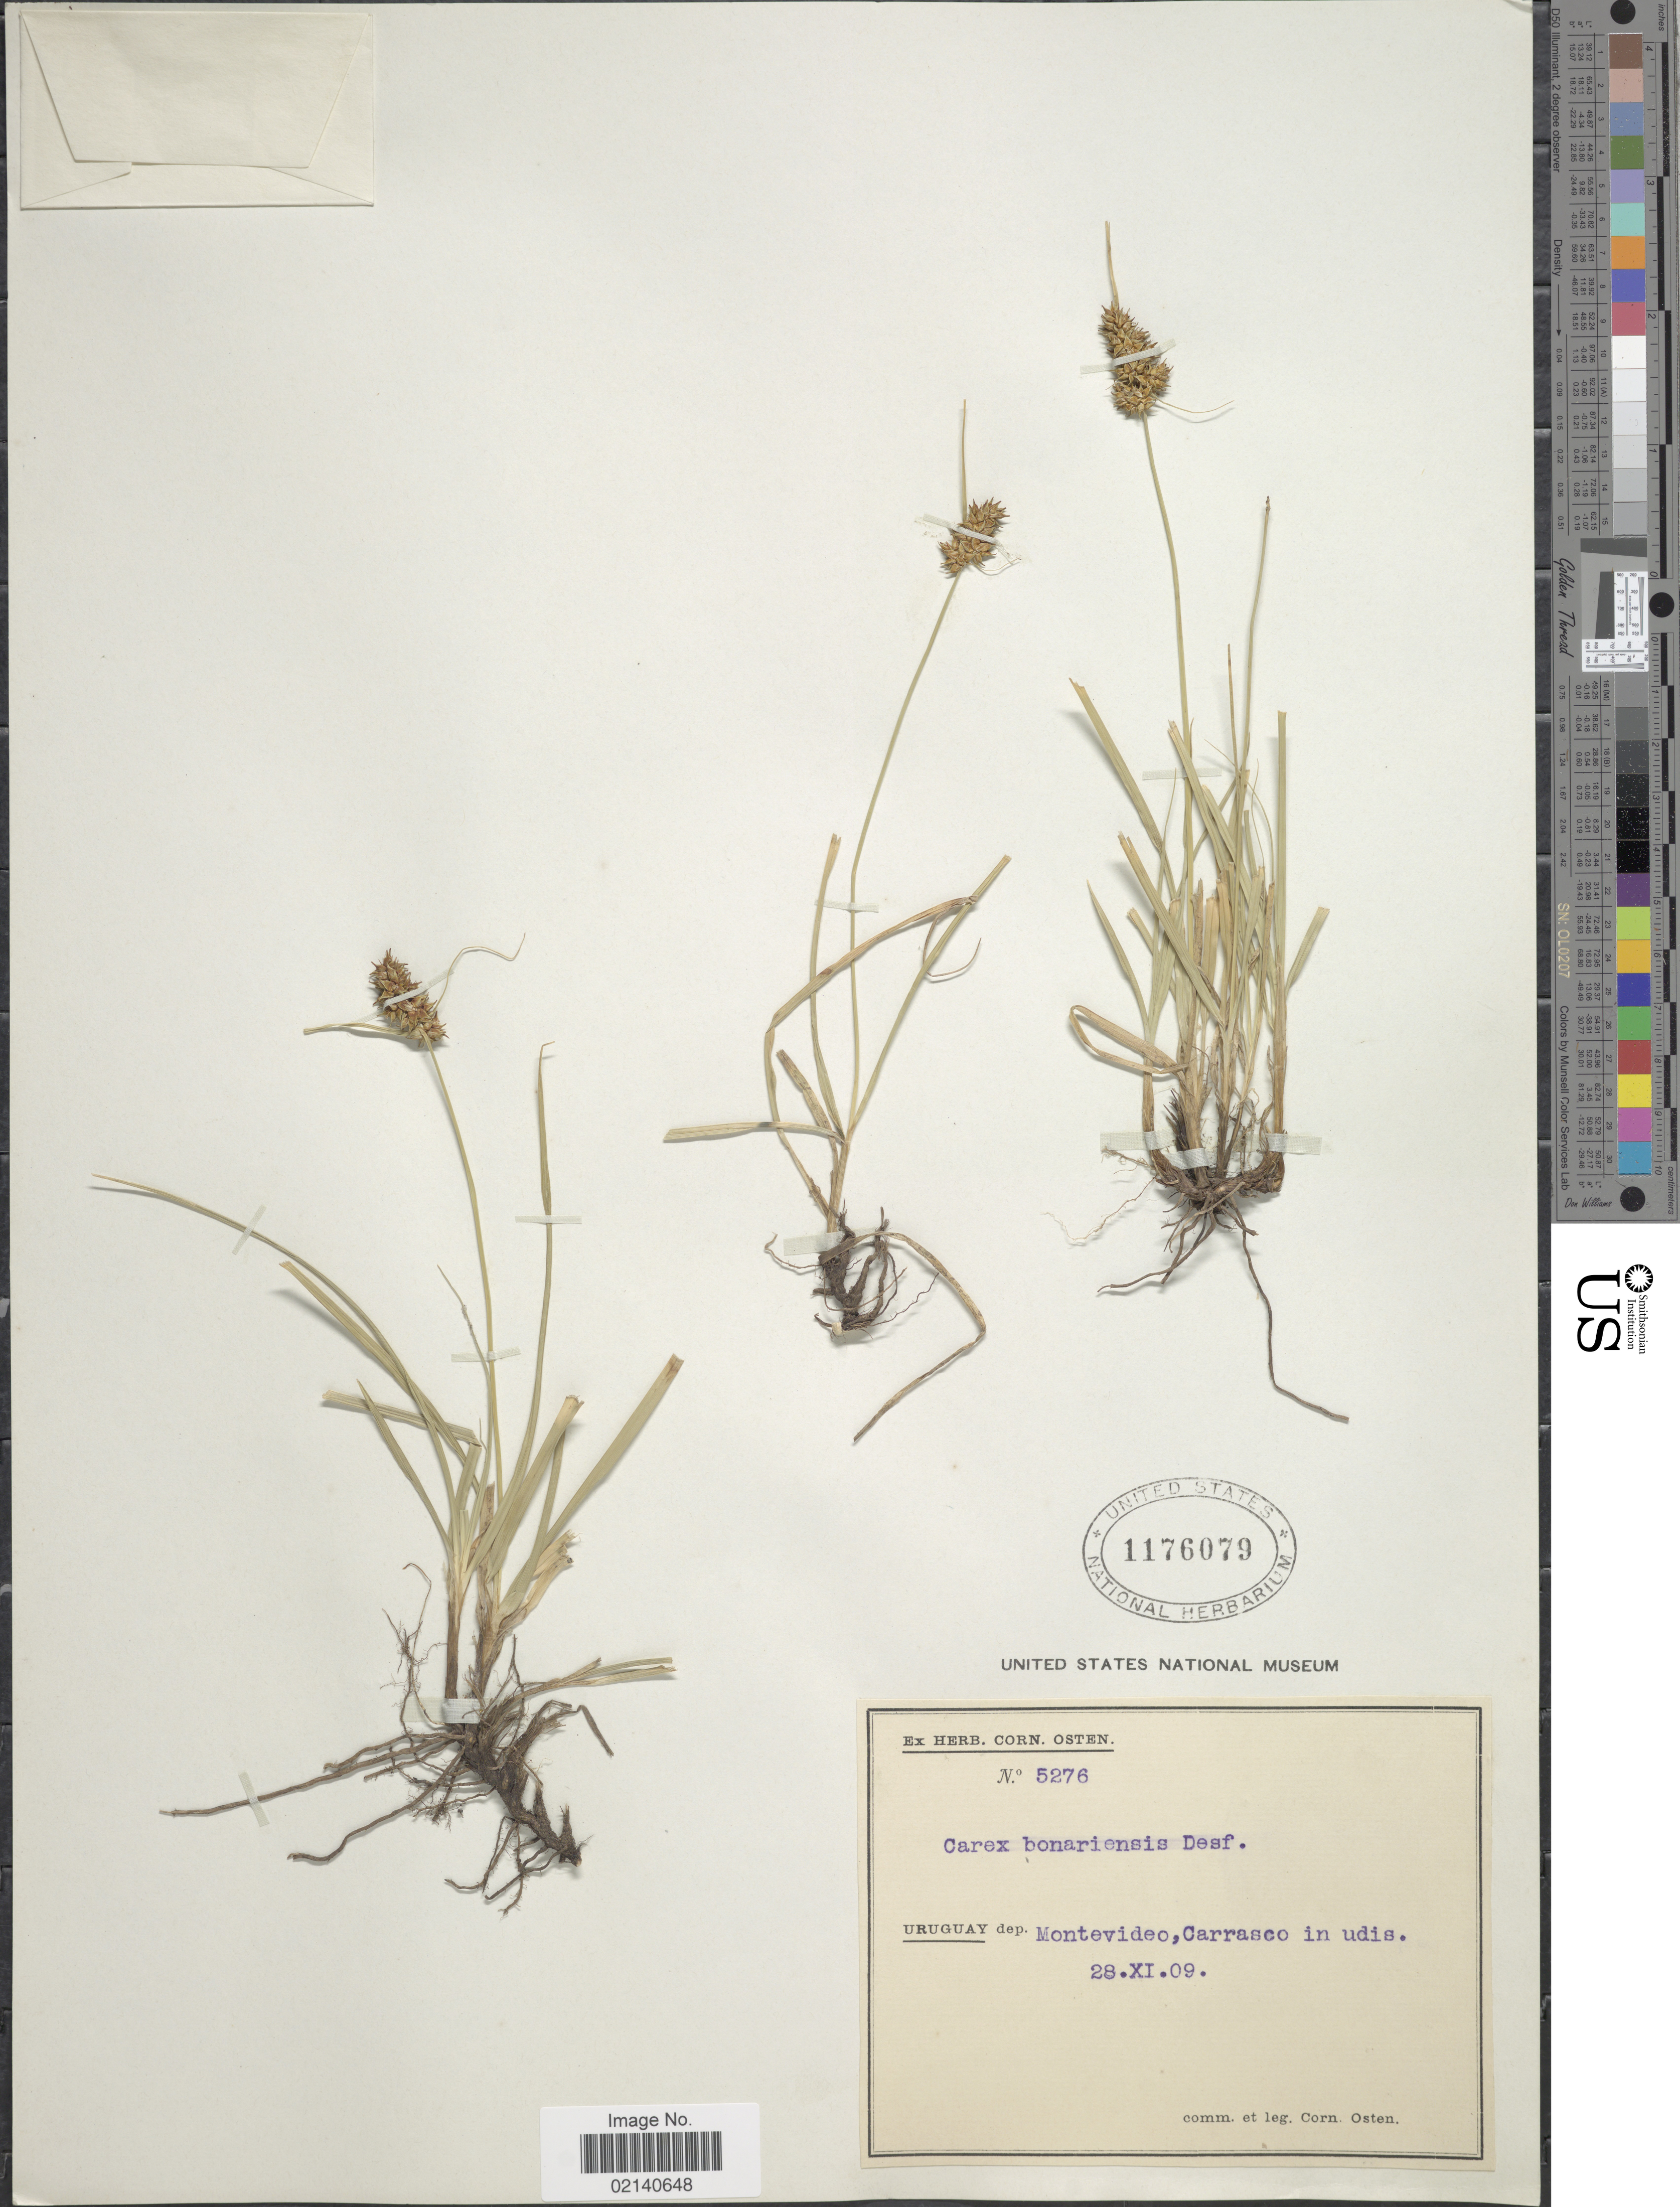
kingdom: Plantae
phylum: Tracheophyta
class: Liliopsida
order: Poales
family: Cyperaceae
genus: Carex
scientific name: Carex bonariensis var. bonariensis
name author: Desf. ex Poir.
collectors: C. Osten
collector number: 5276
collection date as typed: Transcribed d/m/y: 28/11/9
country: Uruguay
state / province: Montevideo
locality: Carrasco in udis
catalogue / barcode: US 1176079